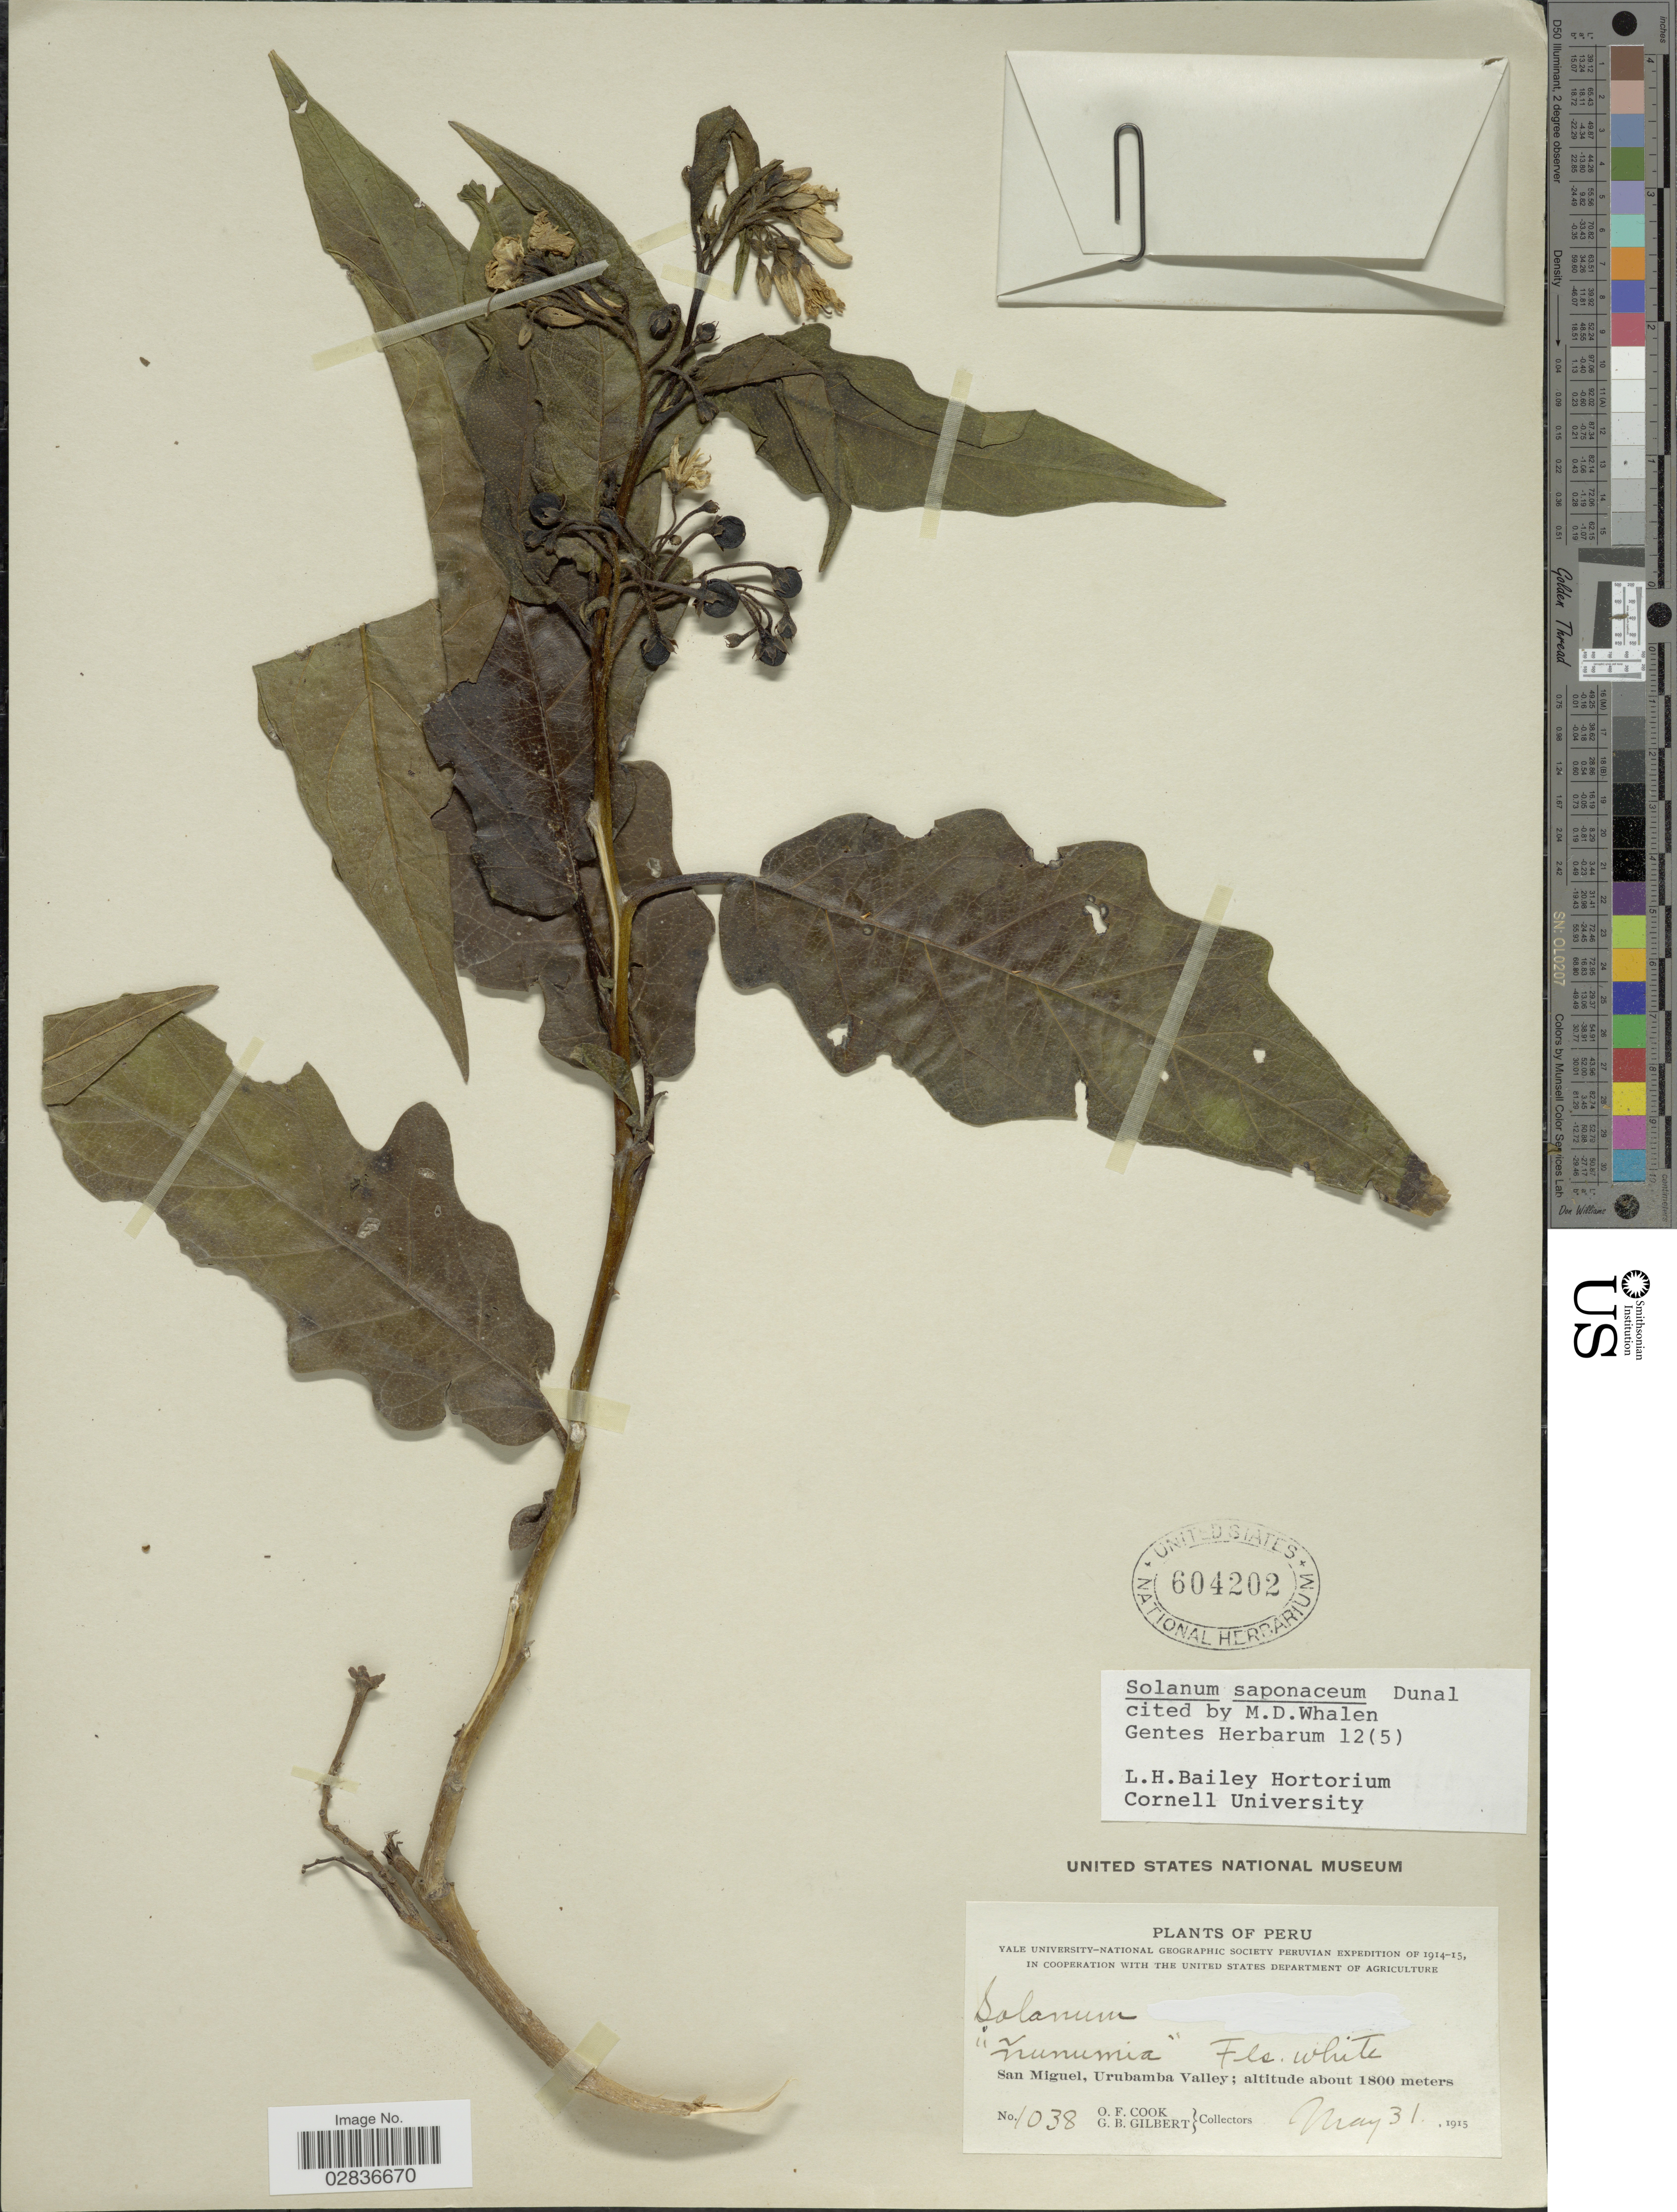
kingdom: Plantae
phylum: Tracheophyta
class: Magnoliopsida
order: Solanales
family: Solanaceae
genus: Solanum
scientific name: Solanum saponaceum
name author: Dunal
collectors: O. F. Cook & G. B. Gilbert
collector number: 1038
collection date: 1915-05-31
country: Peru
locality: San Miguel, Urubamba Valley.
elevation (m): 1800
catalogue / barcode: US 604202